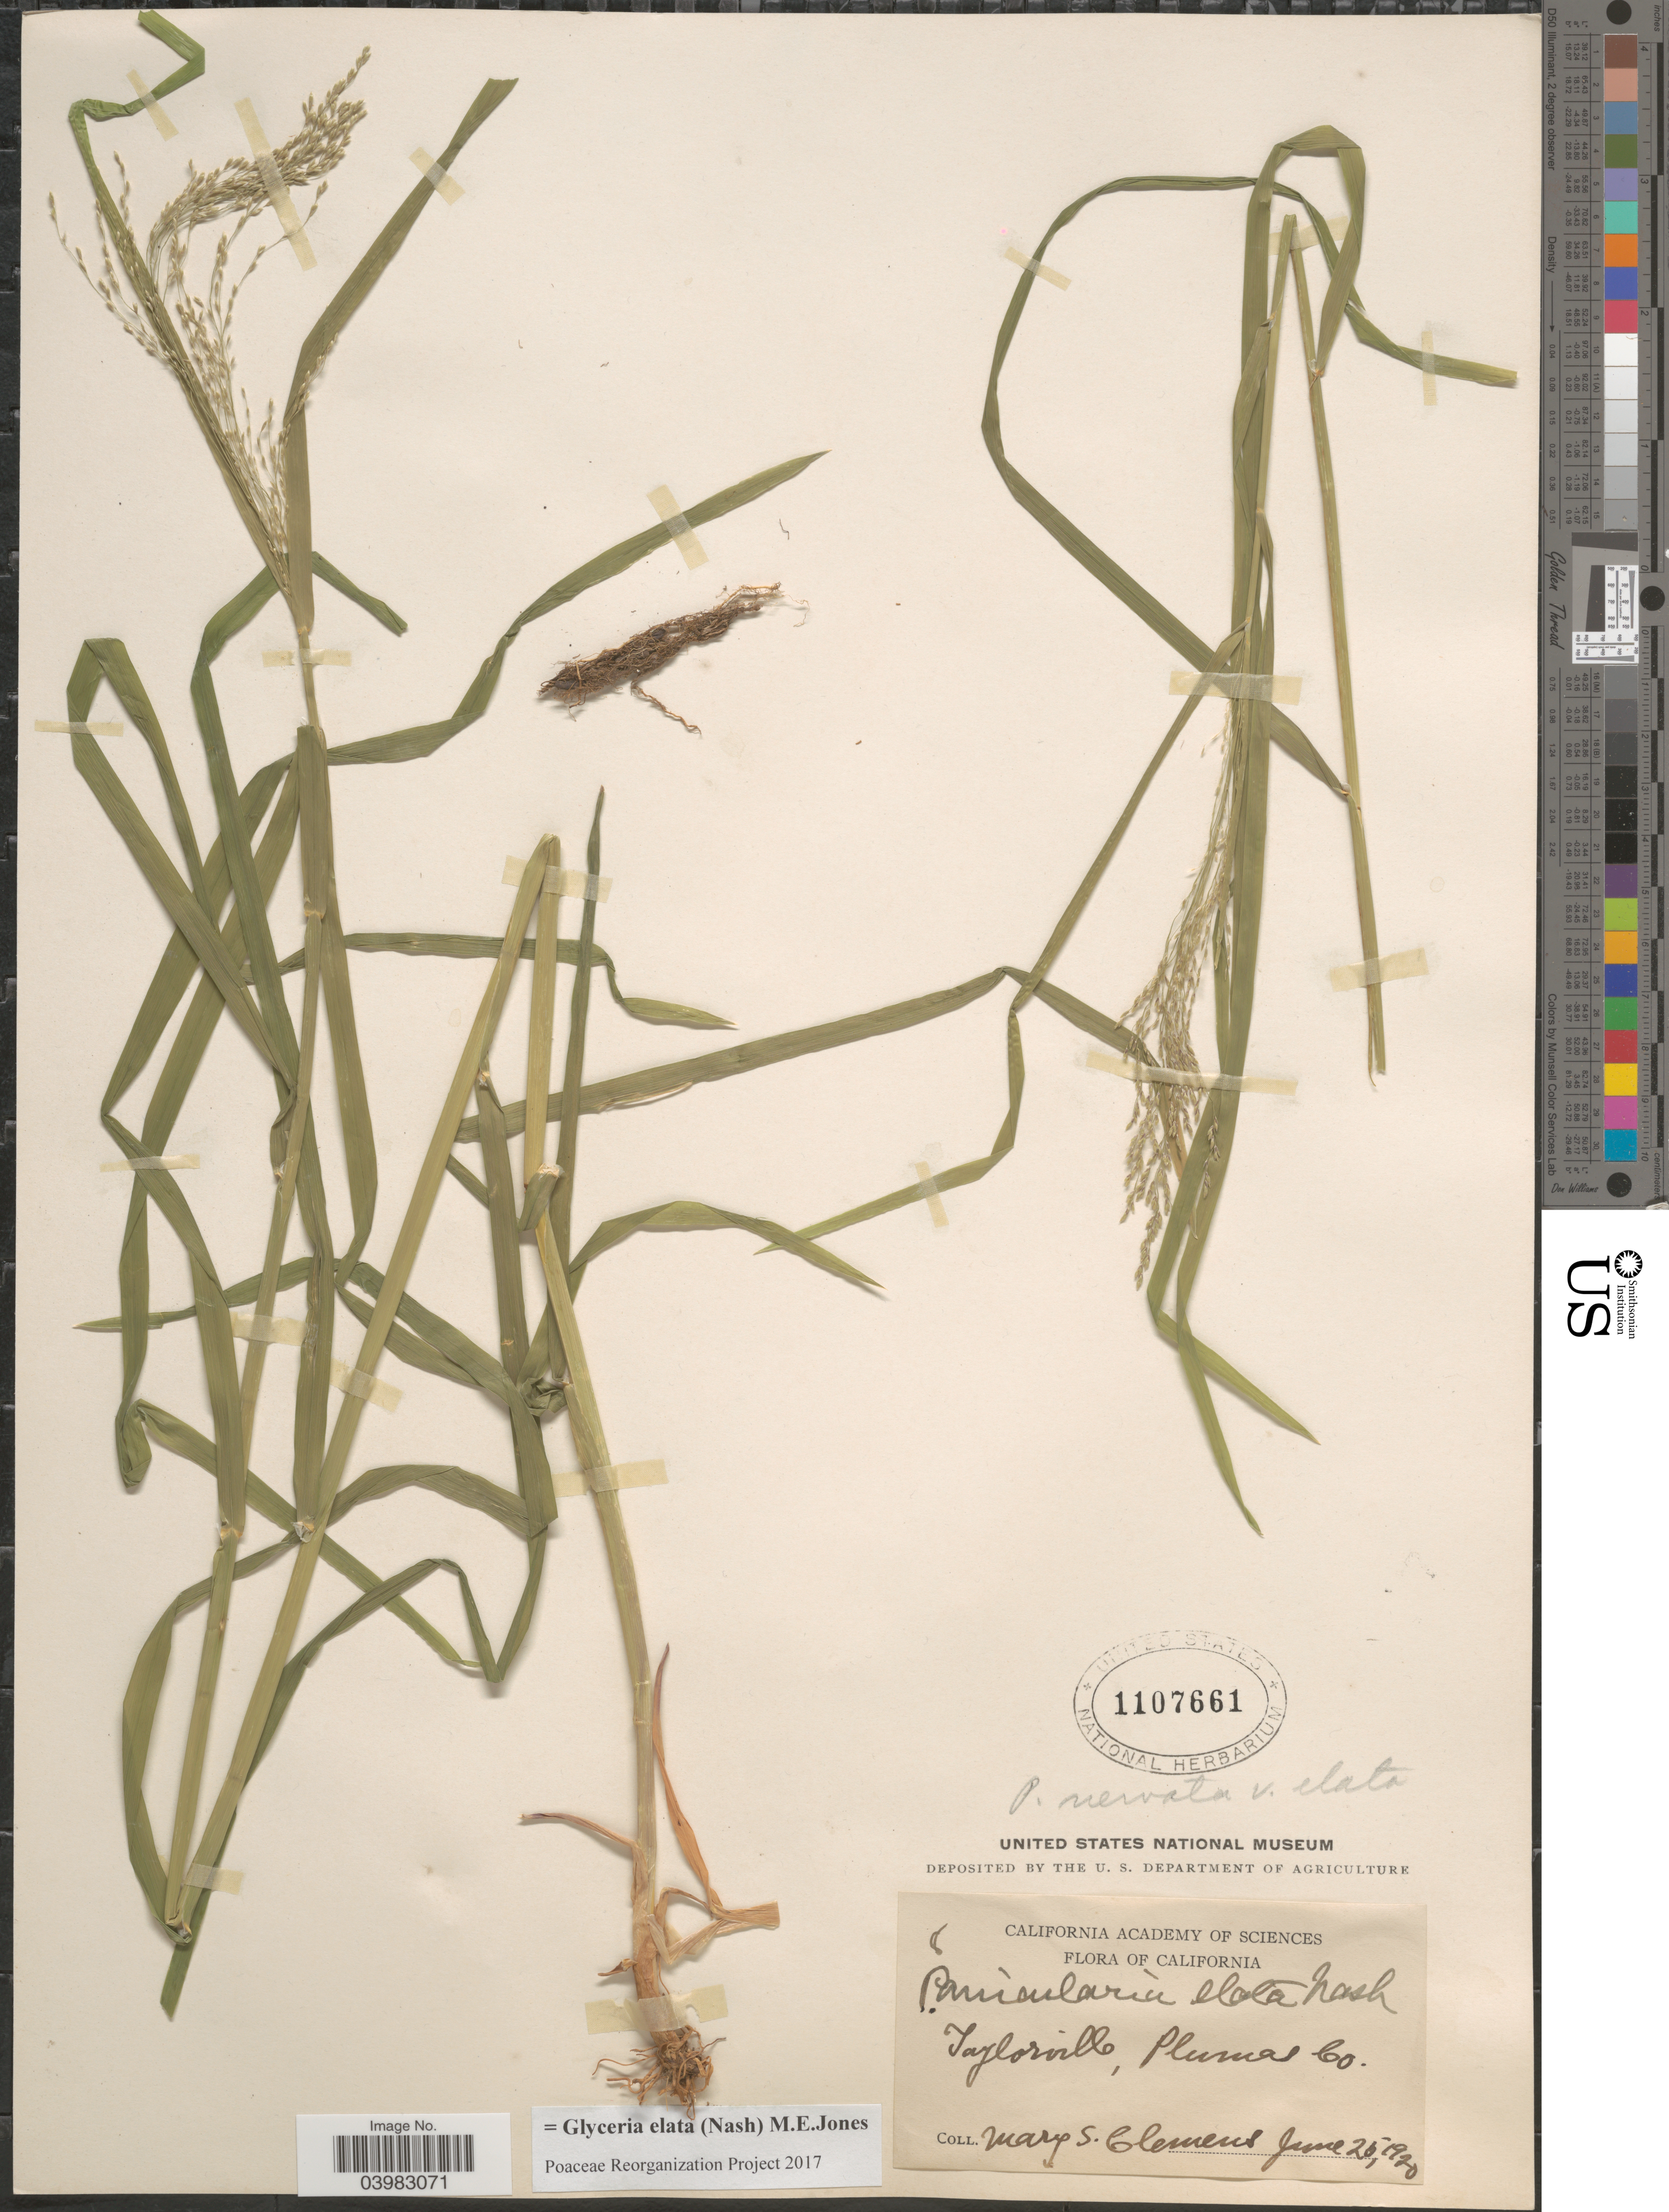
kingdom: Plantae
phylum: Tracheophyta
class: Liliopsida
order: Poales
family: Poaceae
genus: Glyceria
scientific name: Glyceria elata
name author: (Nash) M.E. Jones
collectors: M. S. Clemens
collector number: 8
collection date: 1920-06-25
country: United States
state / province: California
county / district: Plumas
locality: Taylorville, Plumas Co.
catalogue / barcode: US 1107661